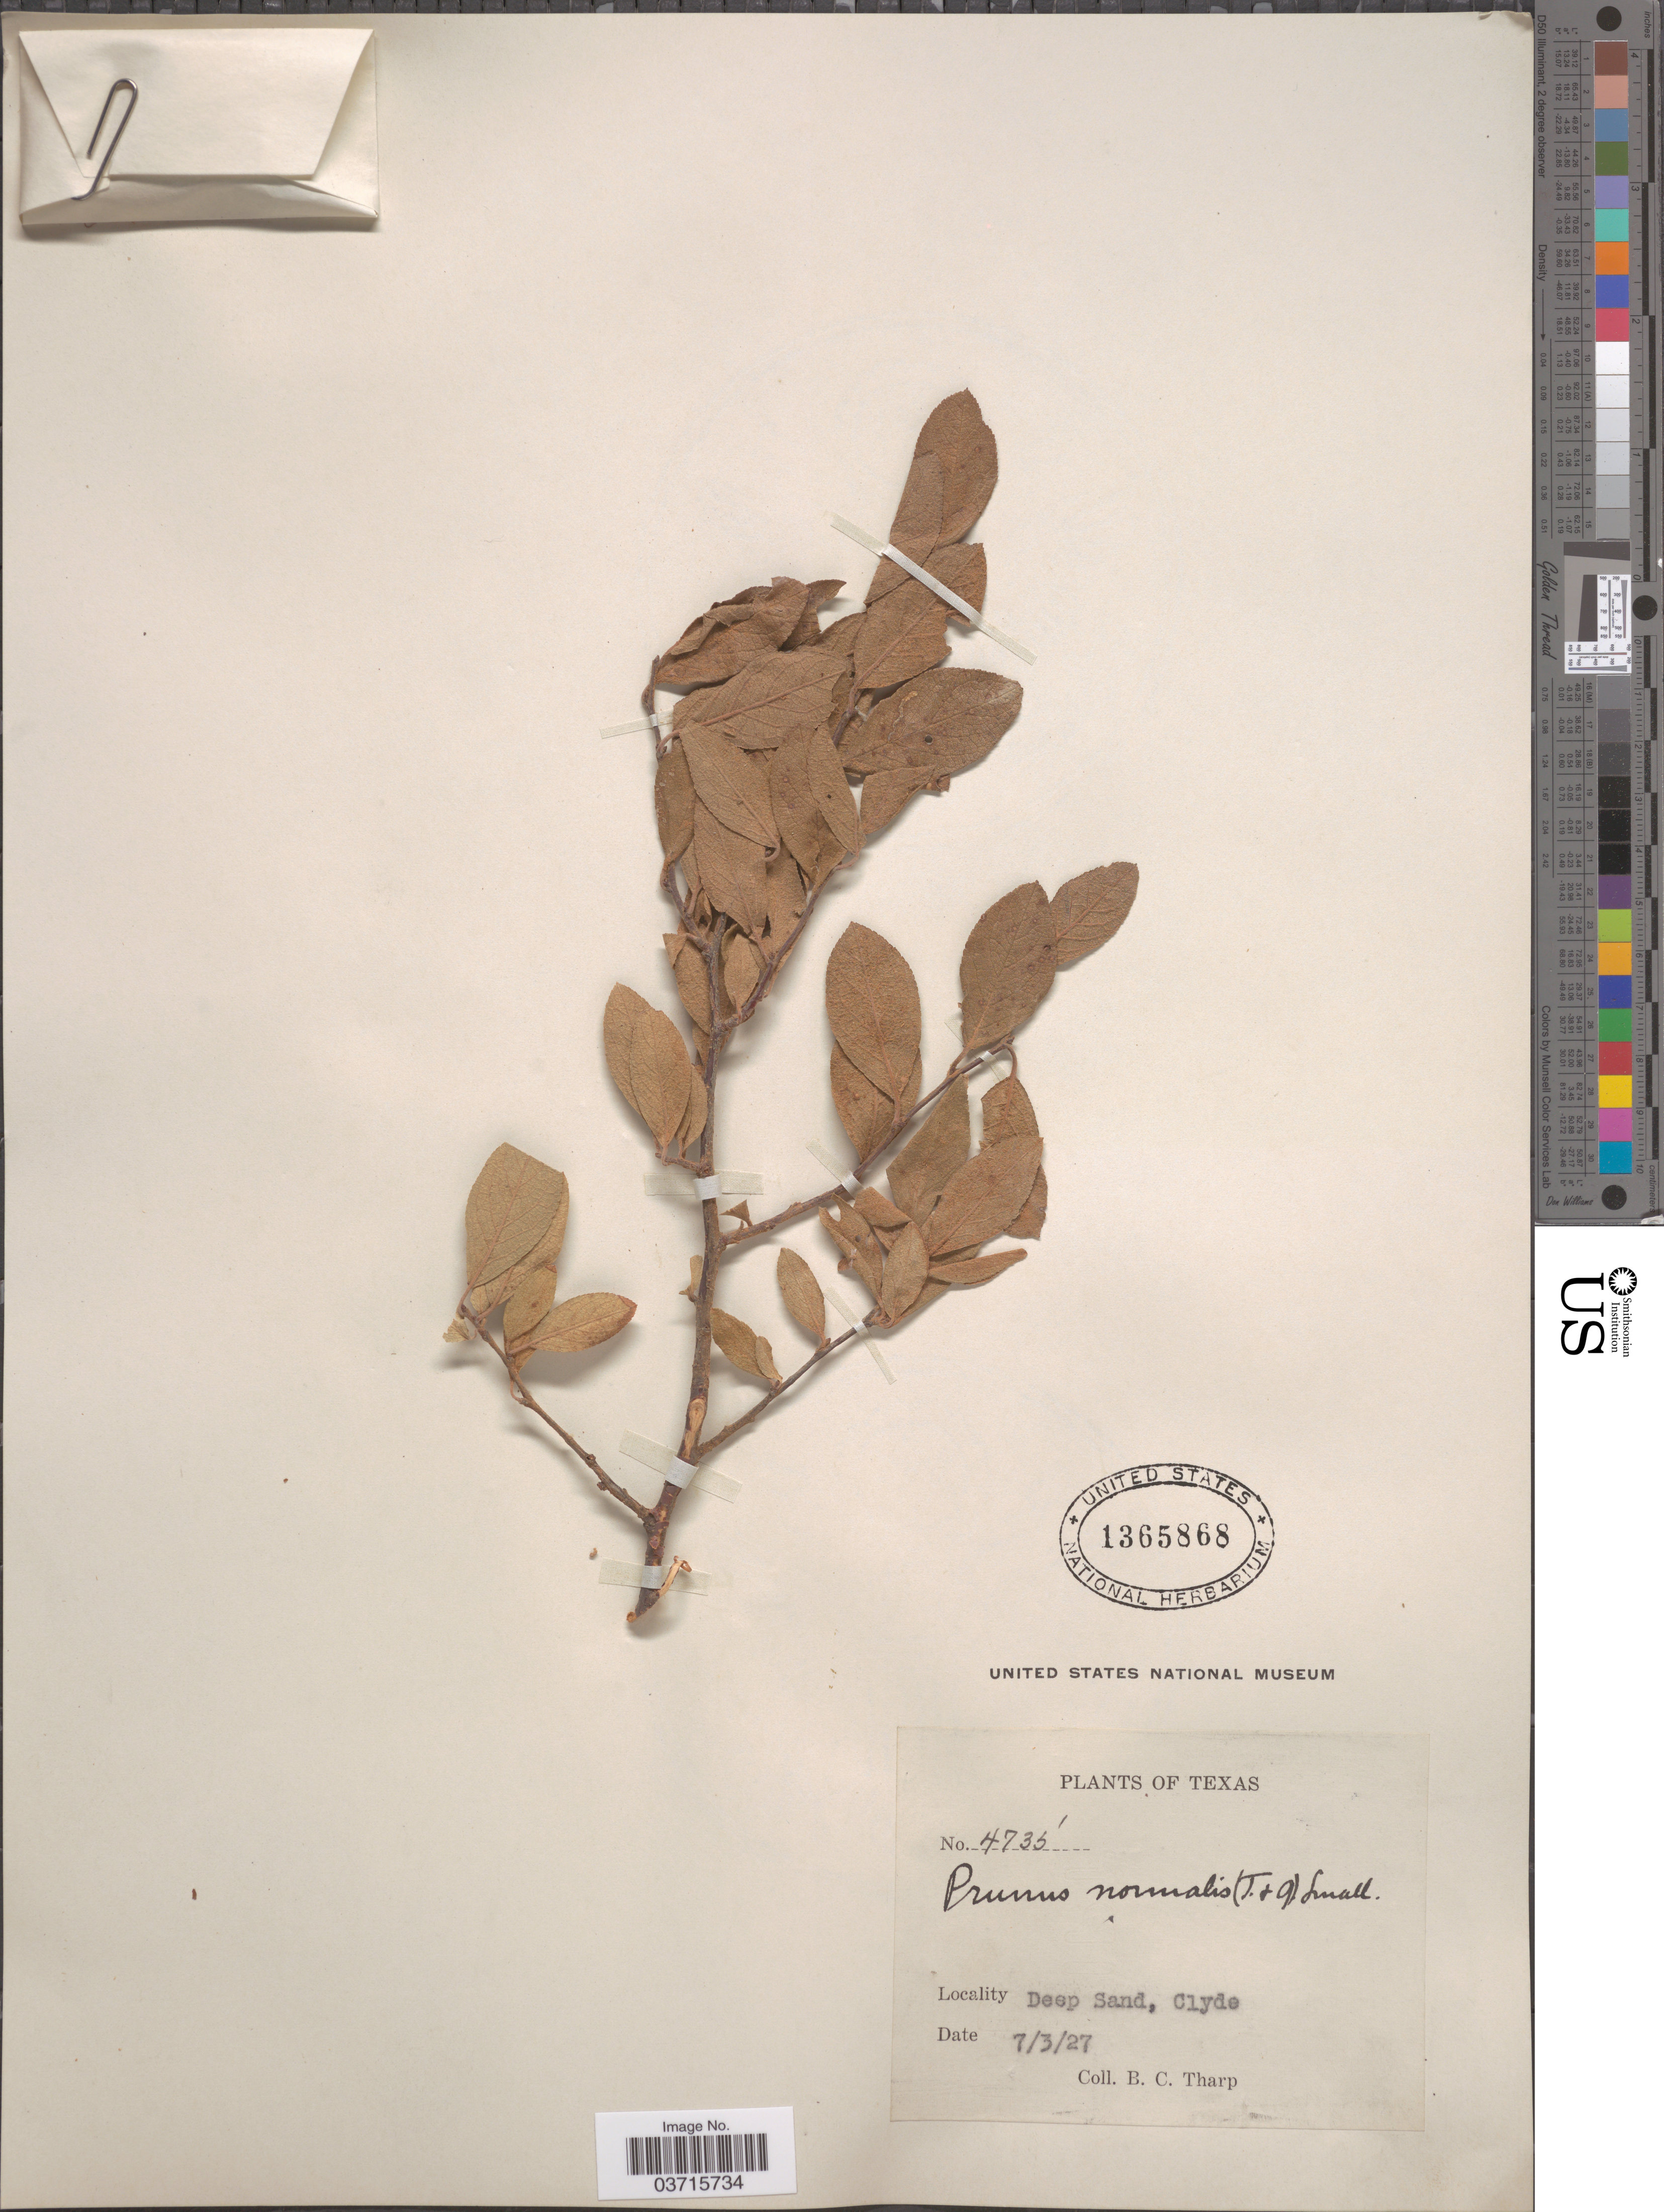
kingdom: Plantae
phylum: Tracheophyta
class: Magnoliopsida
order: Rosales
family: Rosaceae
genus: Prunus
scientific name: Prunus gracilis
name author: Engelm. & A. Gray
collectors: B. C. Tharp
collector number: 4735*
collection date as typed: Transcribed d/m/y: 3/7/27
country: United States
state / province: Texas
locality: Deep Sand, Clyde.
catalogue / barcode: US 1365868